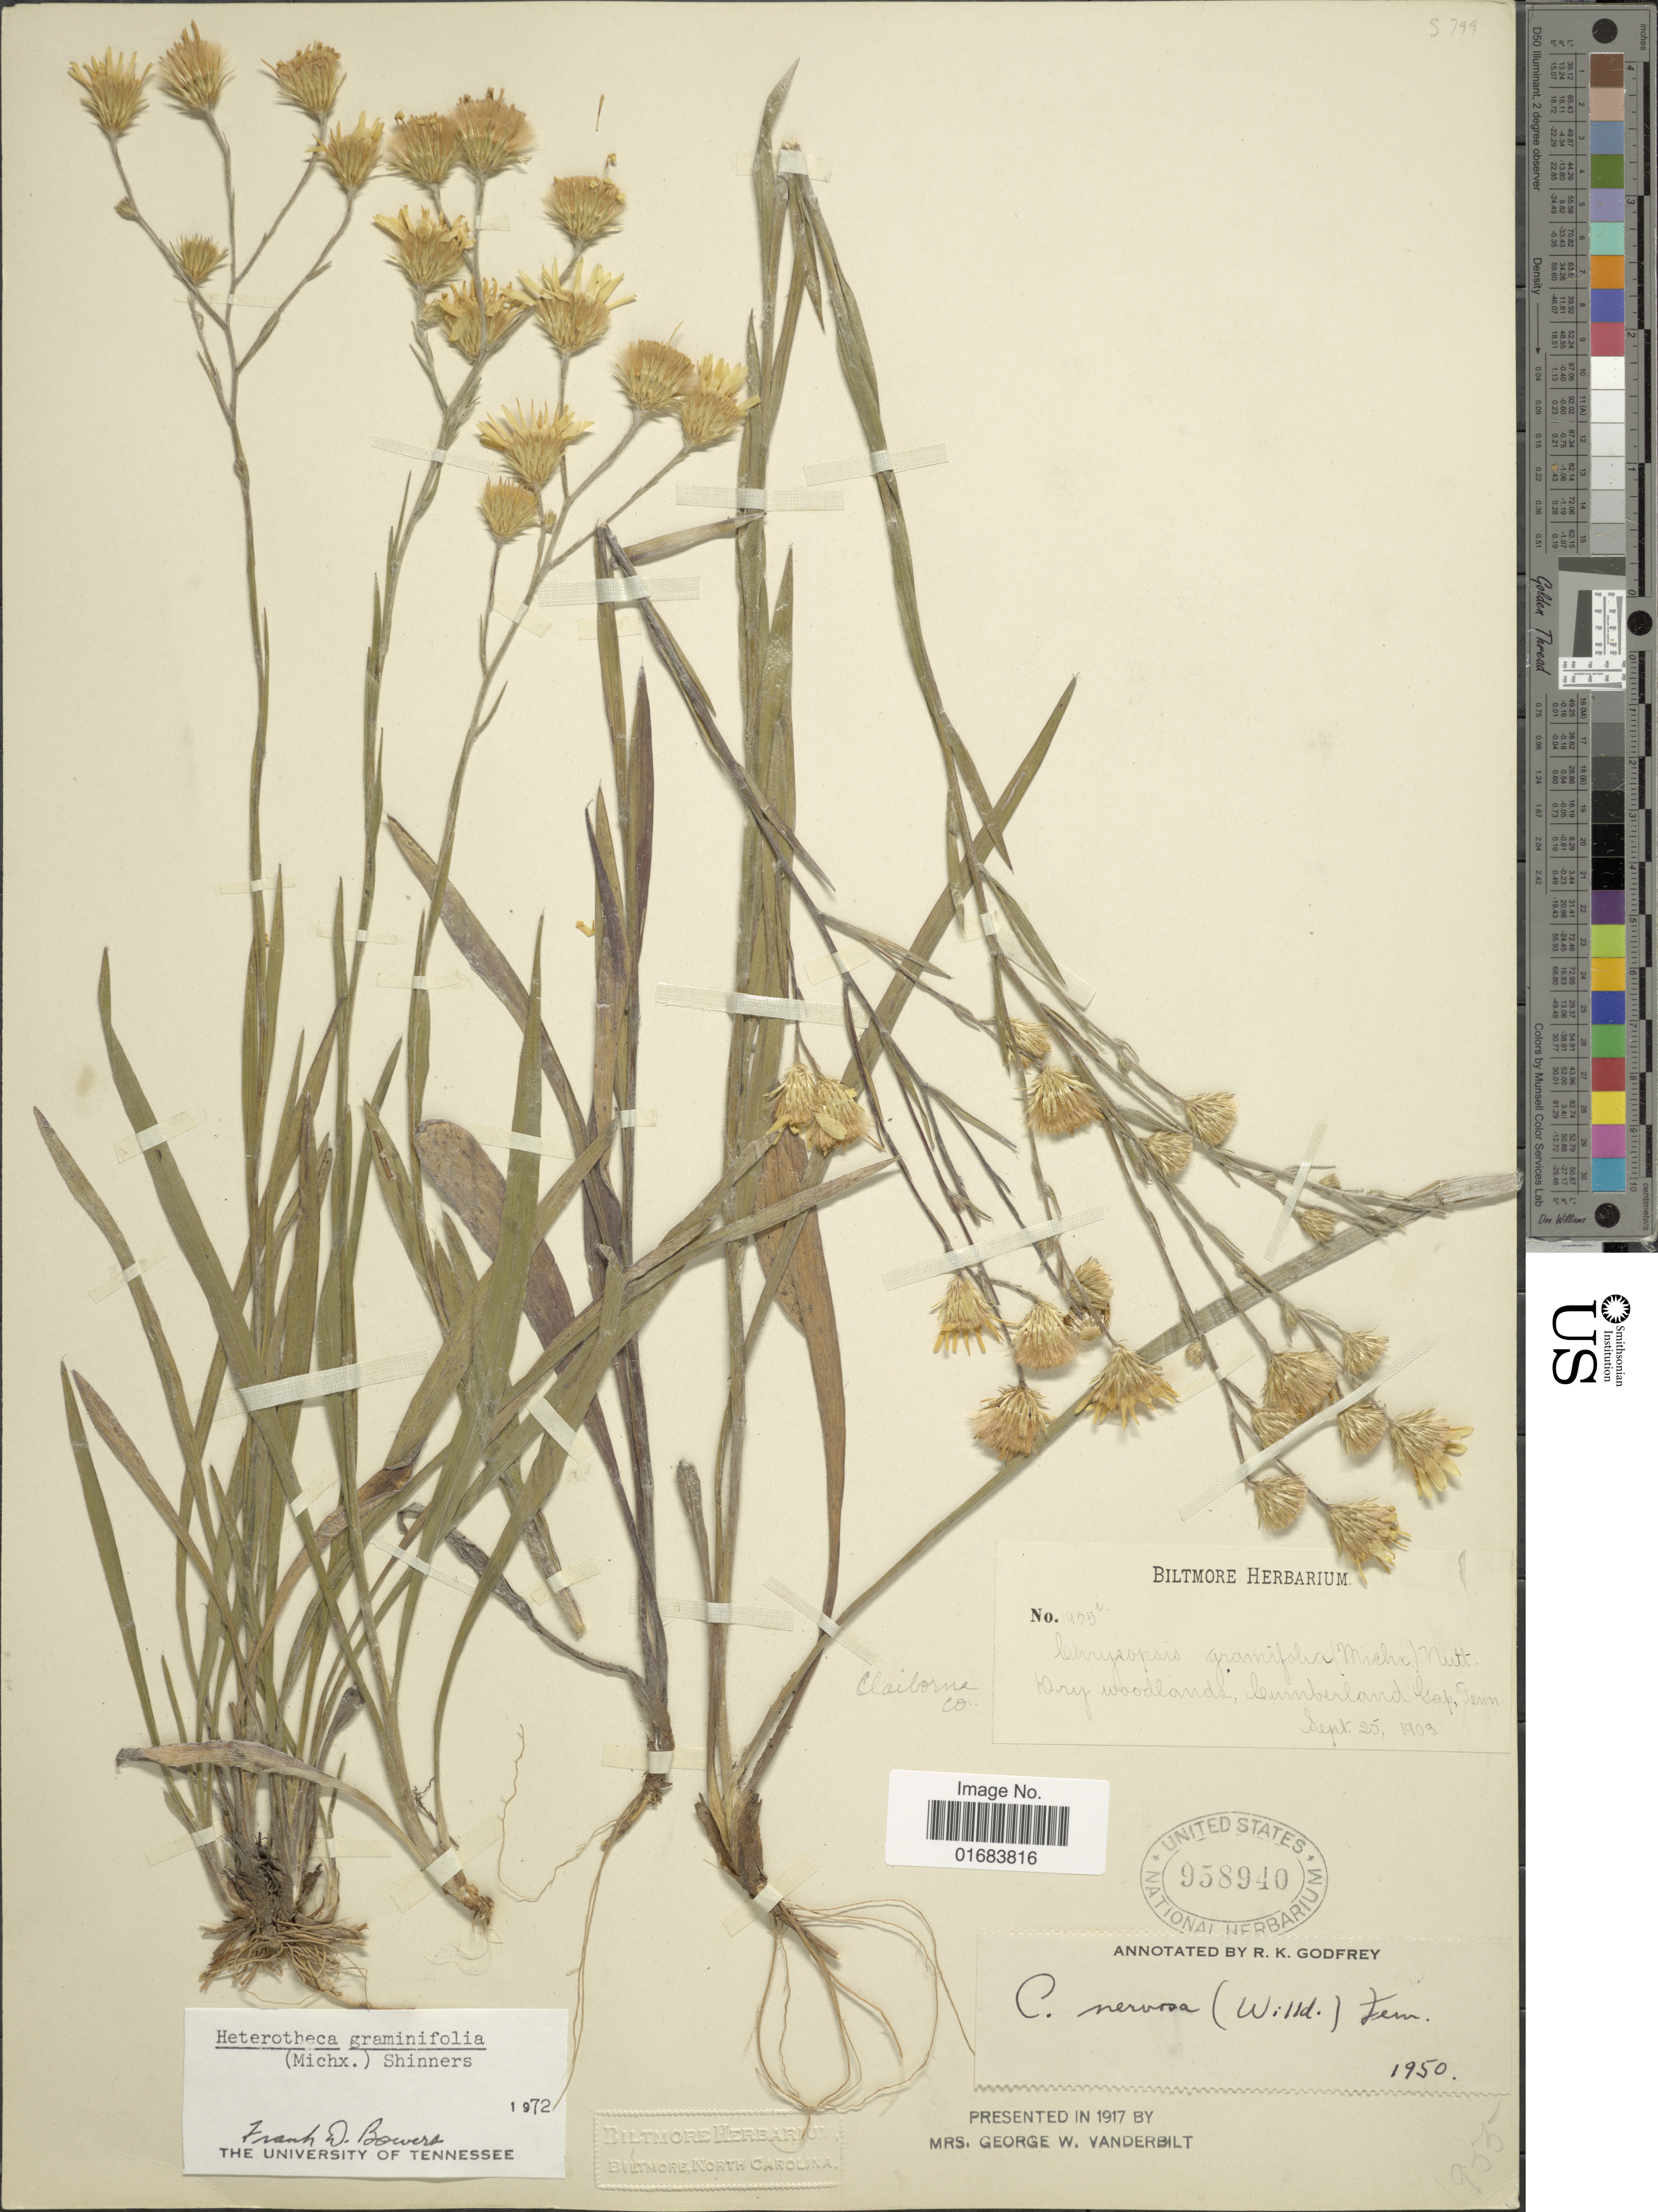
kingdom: Plantae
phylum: Tracheophyta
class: Magnoliopsida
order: Asterales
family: Asteraceae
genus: Pityopsis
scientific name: Pityopsis graminifolia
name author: (Michx.) Nutt.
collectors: ex herb. Biltmore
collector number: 1955i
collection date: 1903-09-25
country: United States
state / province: Tennessee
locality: Cumberland Gap.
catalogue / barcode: US 958940